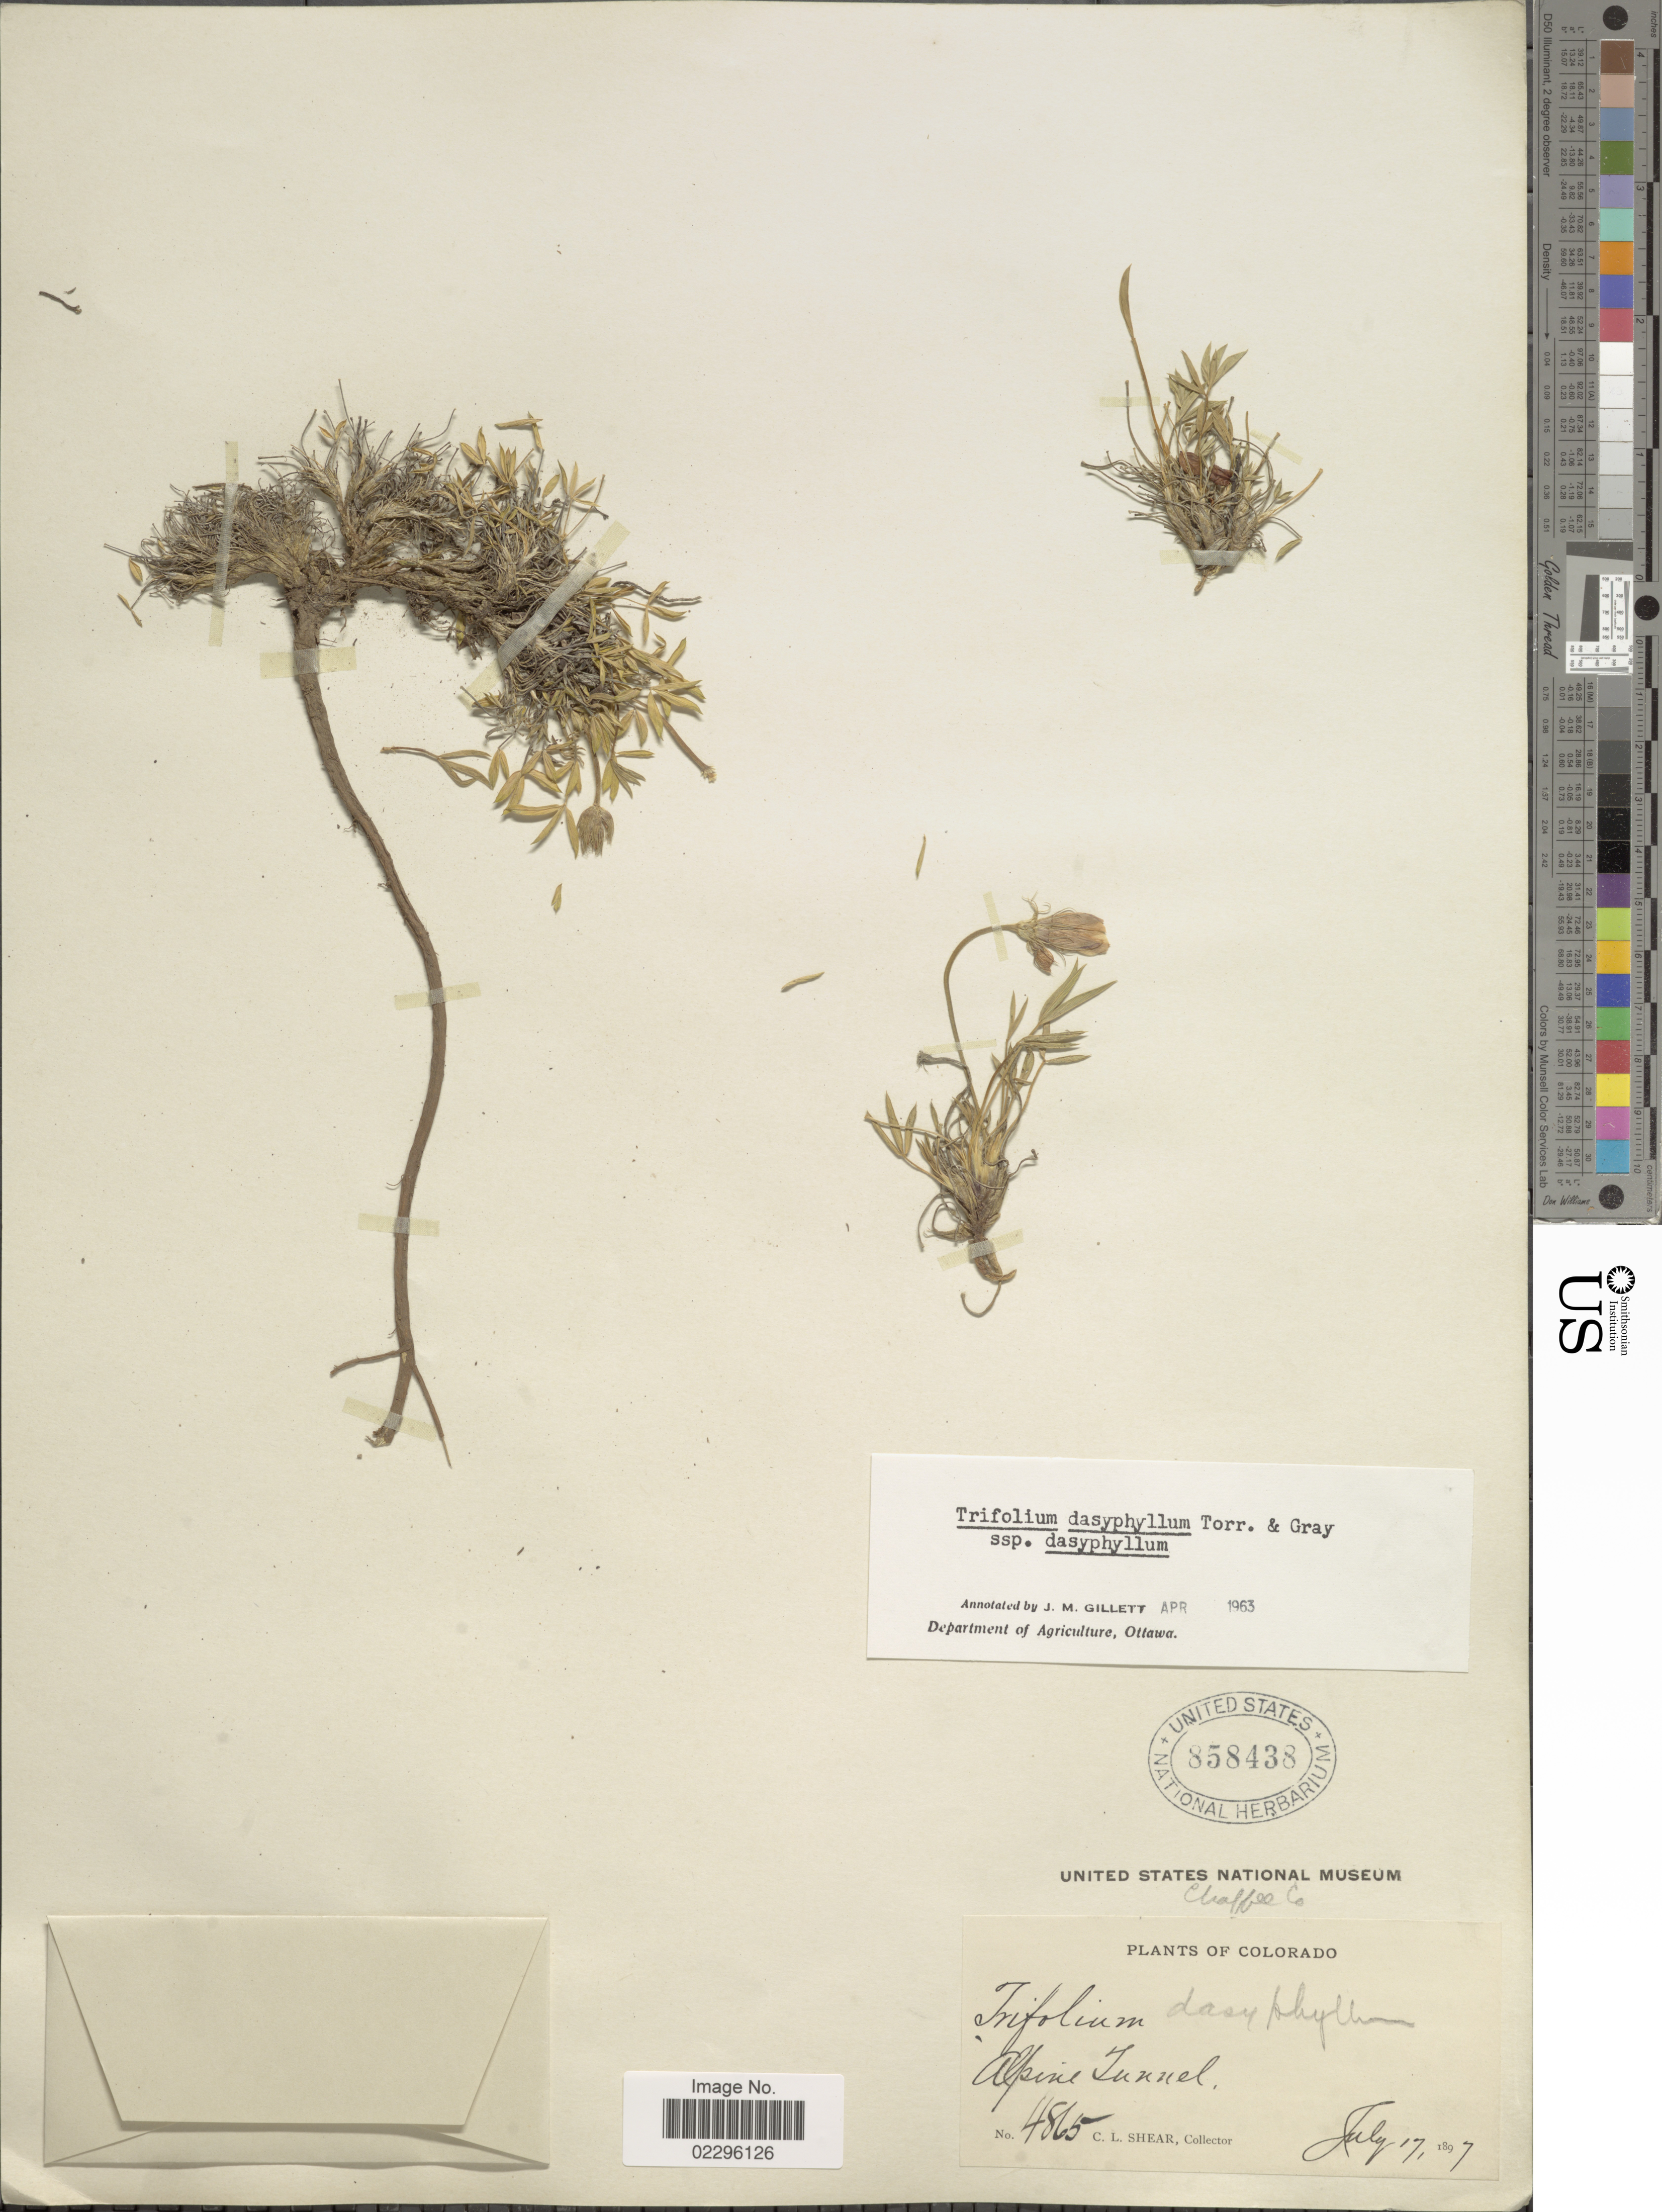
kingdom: Plantae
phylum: Tracheophyta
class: Magnoliopsida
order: Fabales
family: Fabaceae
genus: Trifolium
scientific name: Trifolium dasyphyllum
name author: Torr. & A. Gray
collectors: C. L. Shear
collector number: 4865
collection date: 1897-07-17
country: United States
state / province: Colorado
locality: Alpine Tunnel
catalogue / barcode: US 858438